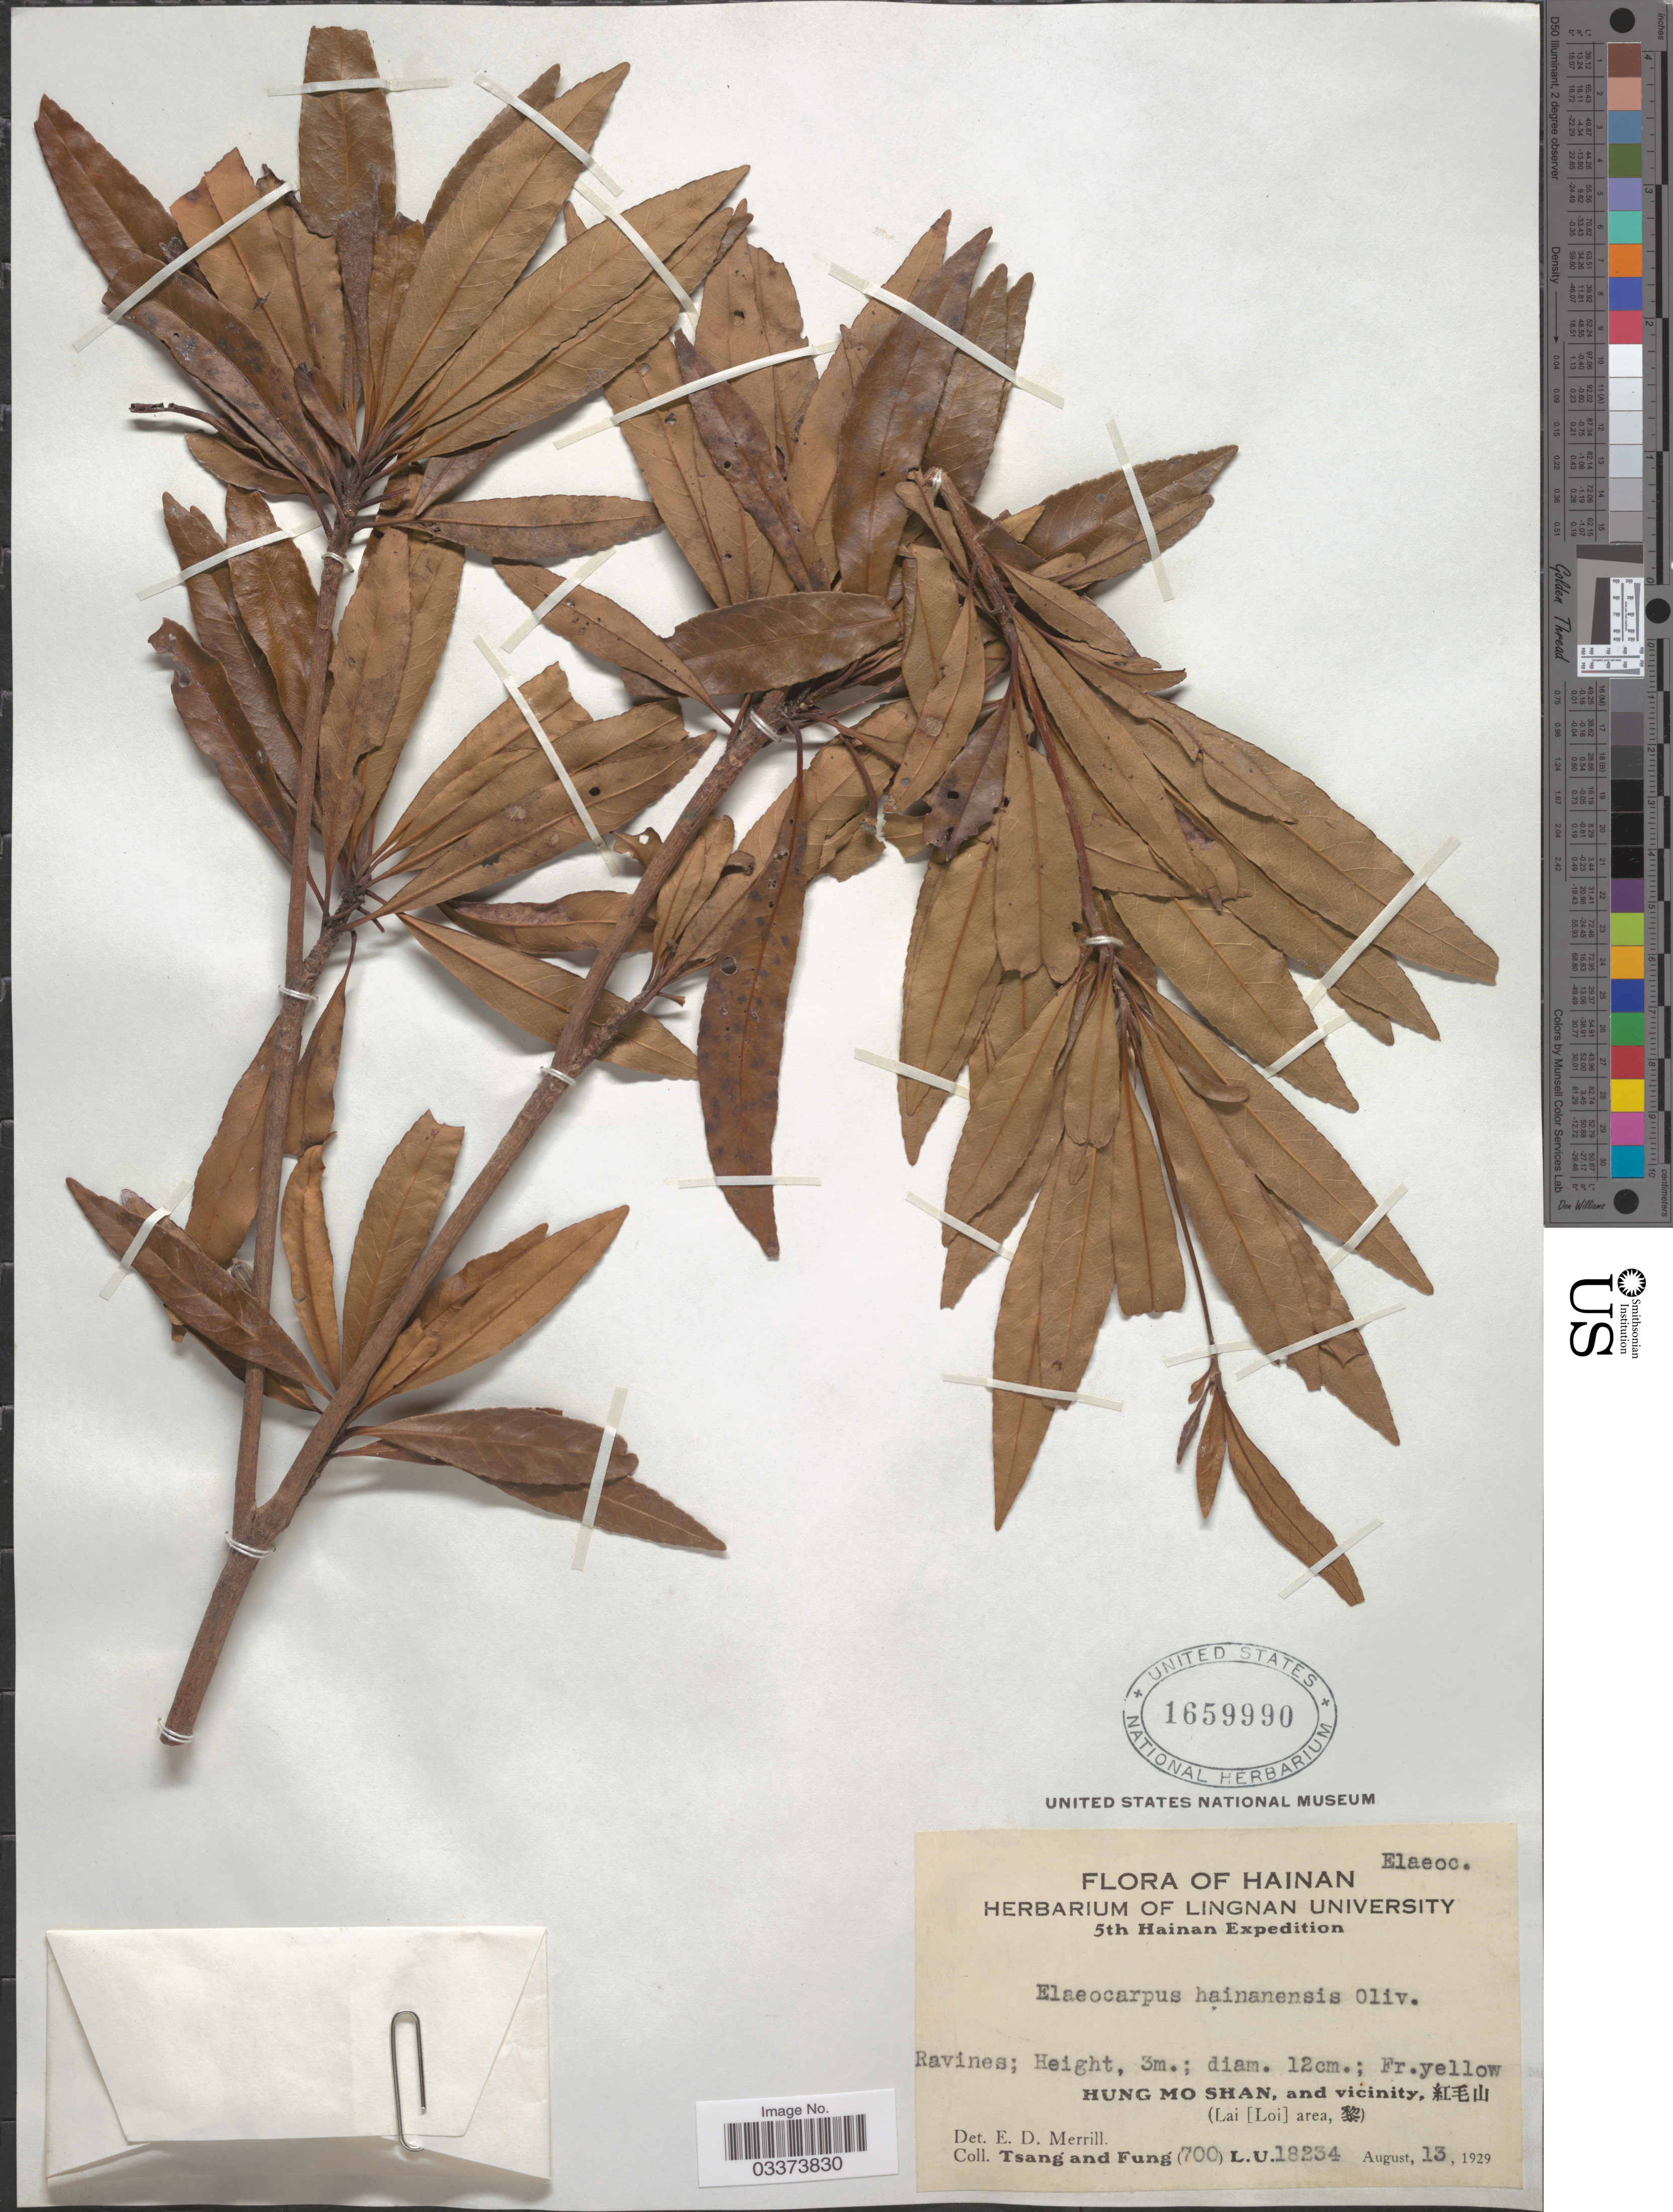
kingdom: Plantae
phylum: Tracheophyta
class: Magnoliopsida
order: Oxalidales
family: Elaeocarpaceae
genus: Elaeocarpus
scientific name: Elaeocarpus hainanensis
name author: Oliv.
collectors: -- Tsang & Fung, --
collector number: (700)L.U.18234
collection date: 1929-08-13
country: China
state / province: Hainan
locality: Hung Mo Shan, and vicinity, (Lai[Loi] area.)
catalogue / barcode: US 1659990